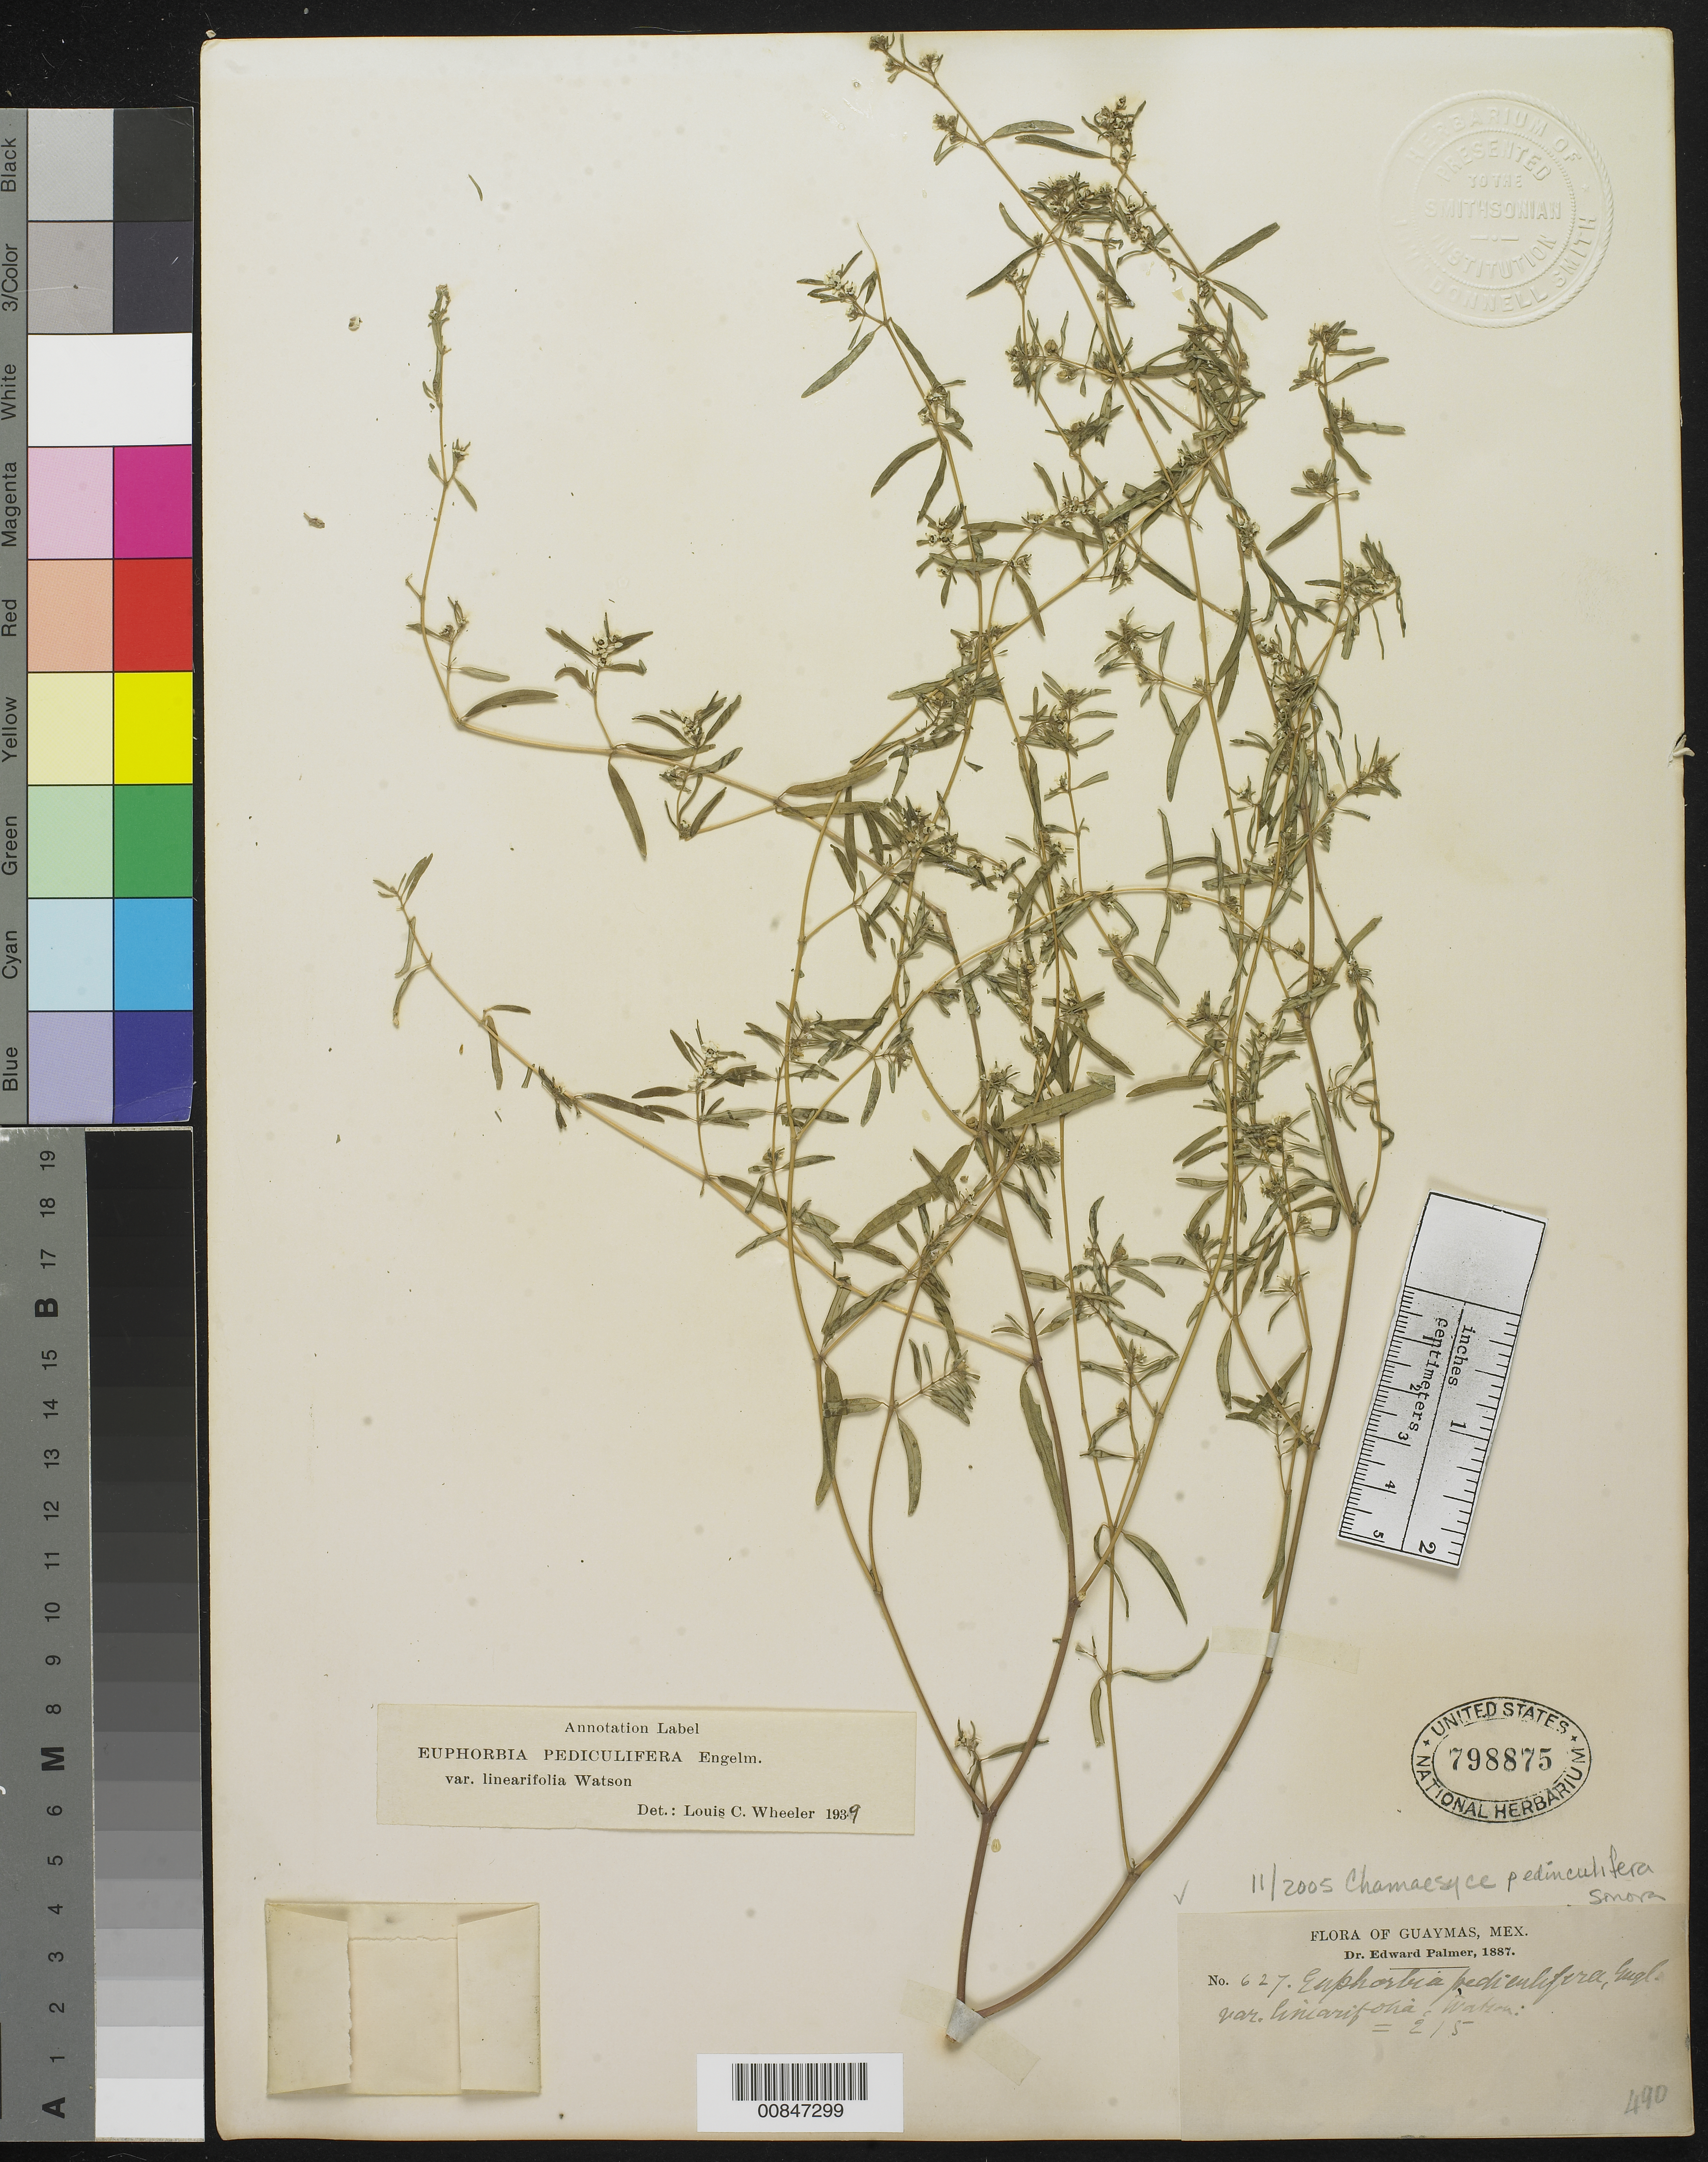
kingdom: Plantae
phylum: Tracheophyta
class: Magnoliopsida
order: Malpighiales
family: Euphorbiaceae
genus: Euphorbia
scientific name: Euphorbia pediculifera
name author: Engelm.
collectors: E. Palmer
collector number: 627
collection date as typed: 1887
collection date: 1887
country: Mexico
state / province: Sonora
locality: Guaymas, Sonora.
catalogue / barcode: US 798875